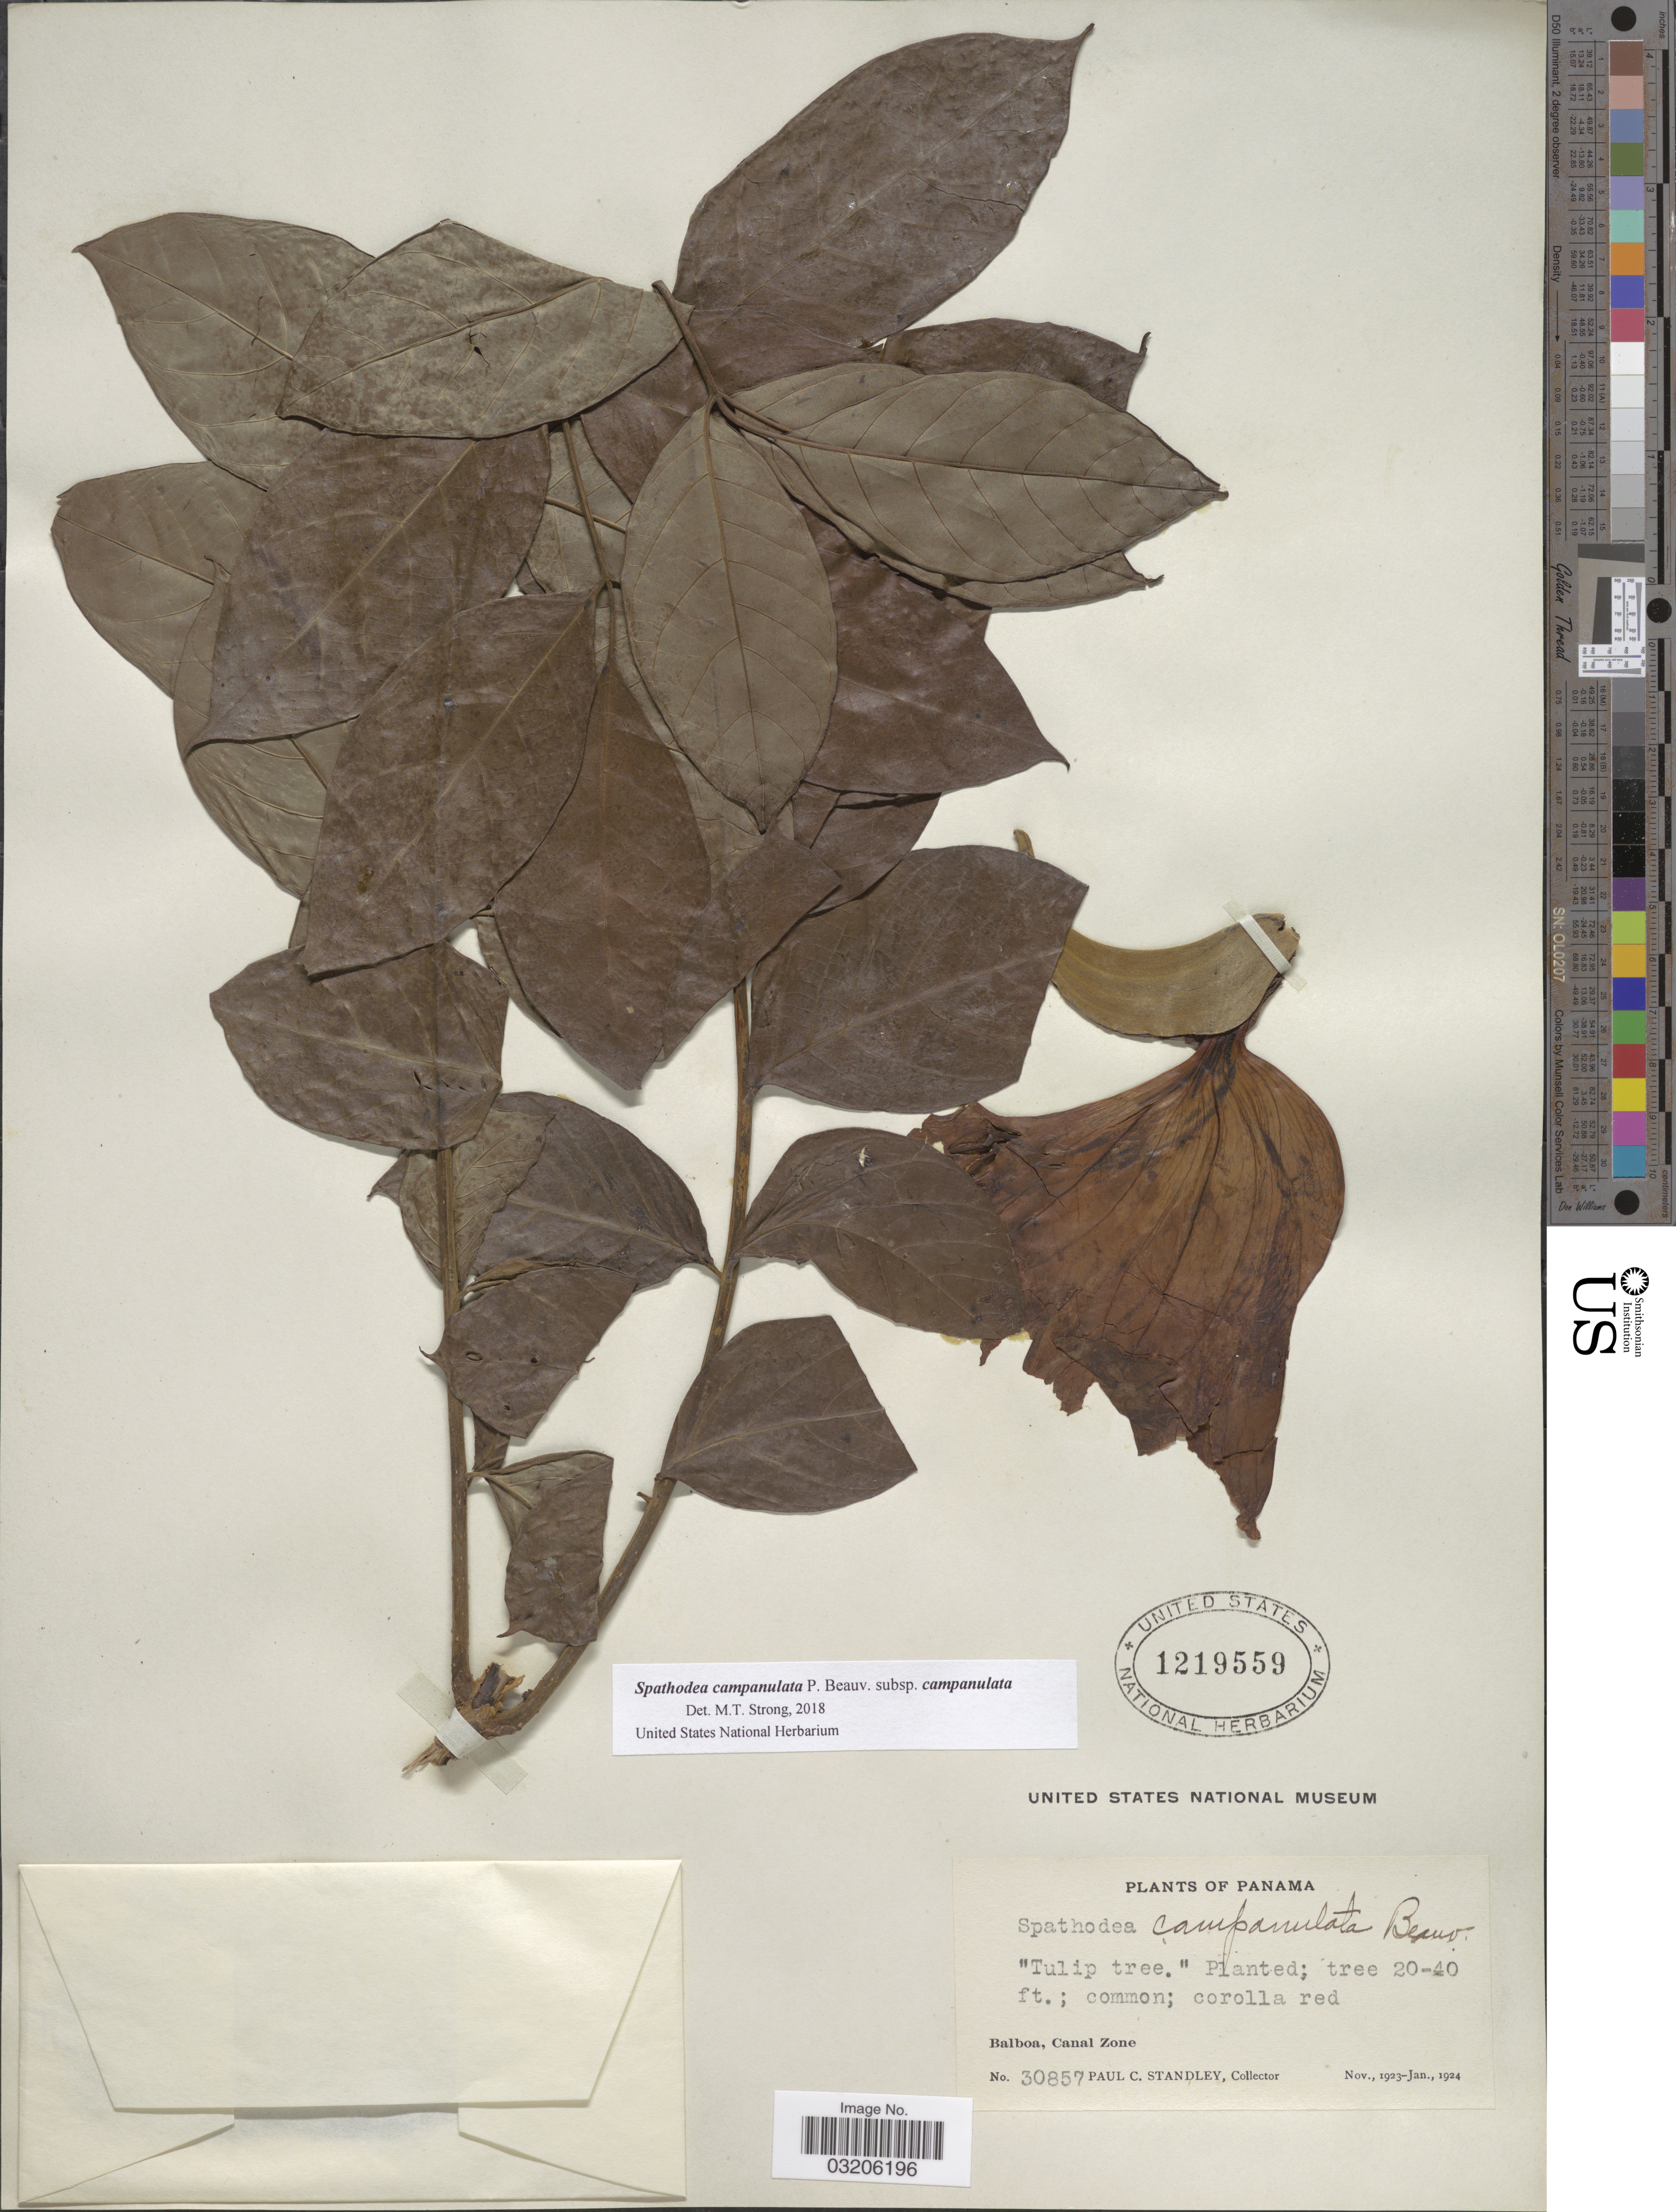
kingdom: Plantae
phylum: Tracheophyta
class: Magnoliopsida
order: Lamiales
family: Bignoniaceae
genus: Spathodea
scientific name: Spathodea campanulata subsp. campanulata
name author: P. Beauv.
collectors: P. C. Standley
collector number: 30857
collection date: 1923-11/1924-01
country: Panama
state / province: Colón / Panamá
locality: Balboa, Canal Zone.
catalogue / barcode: US 1219559